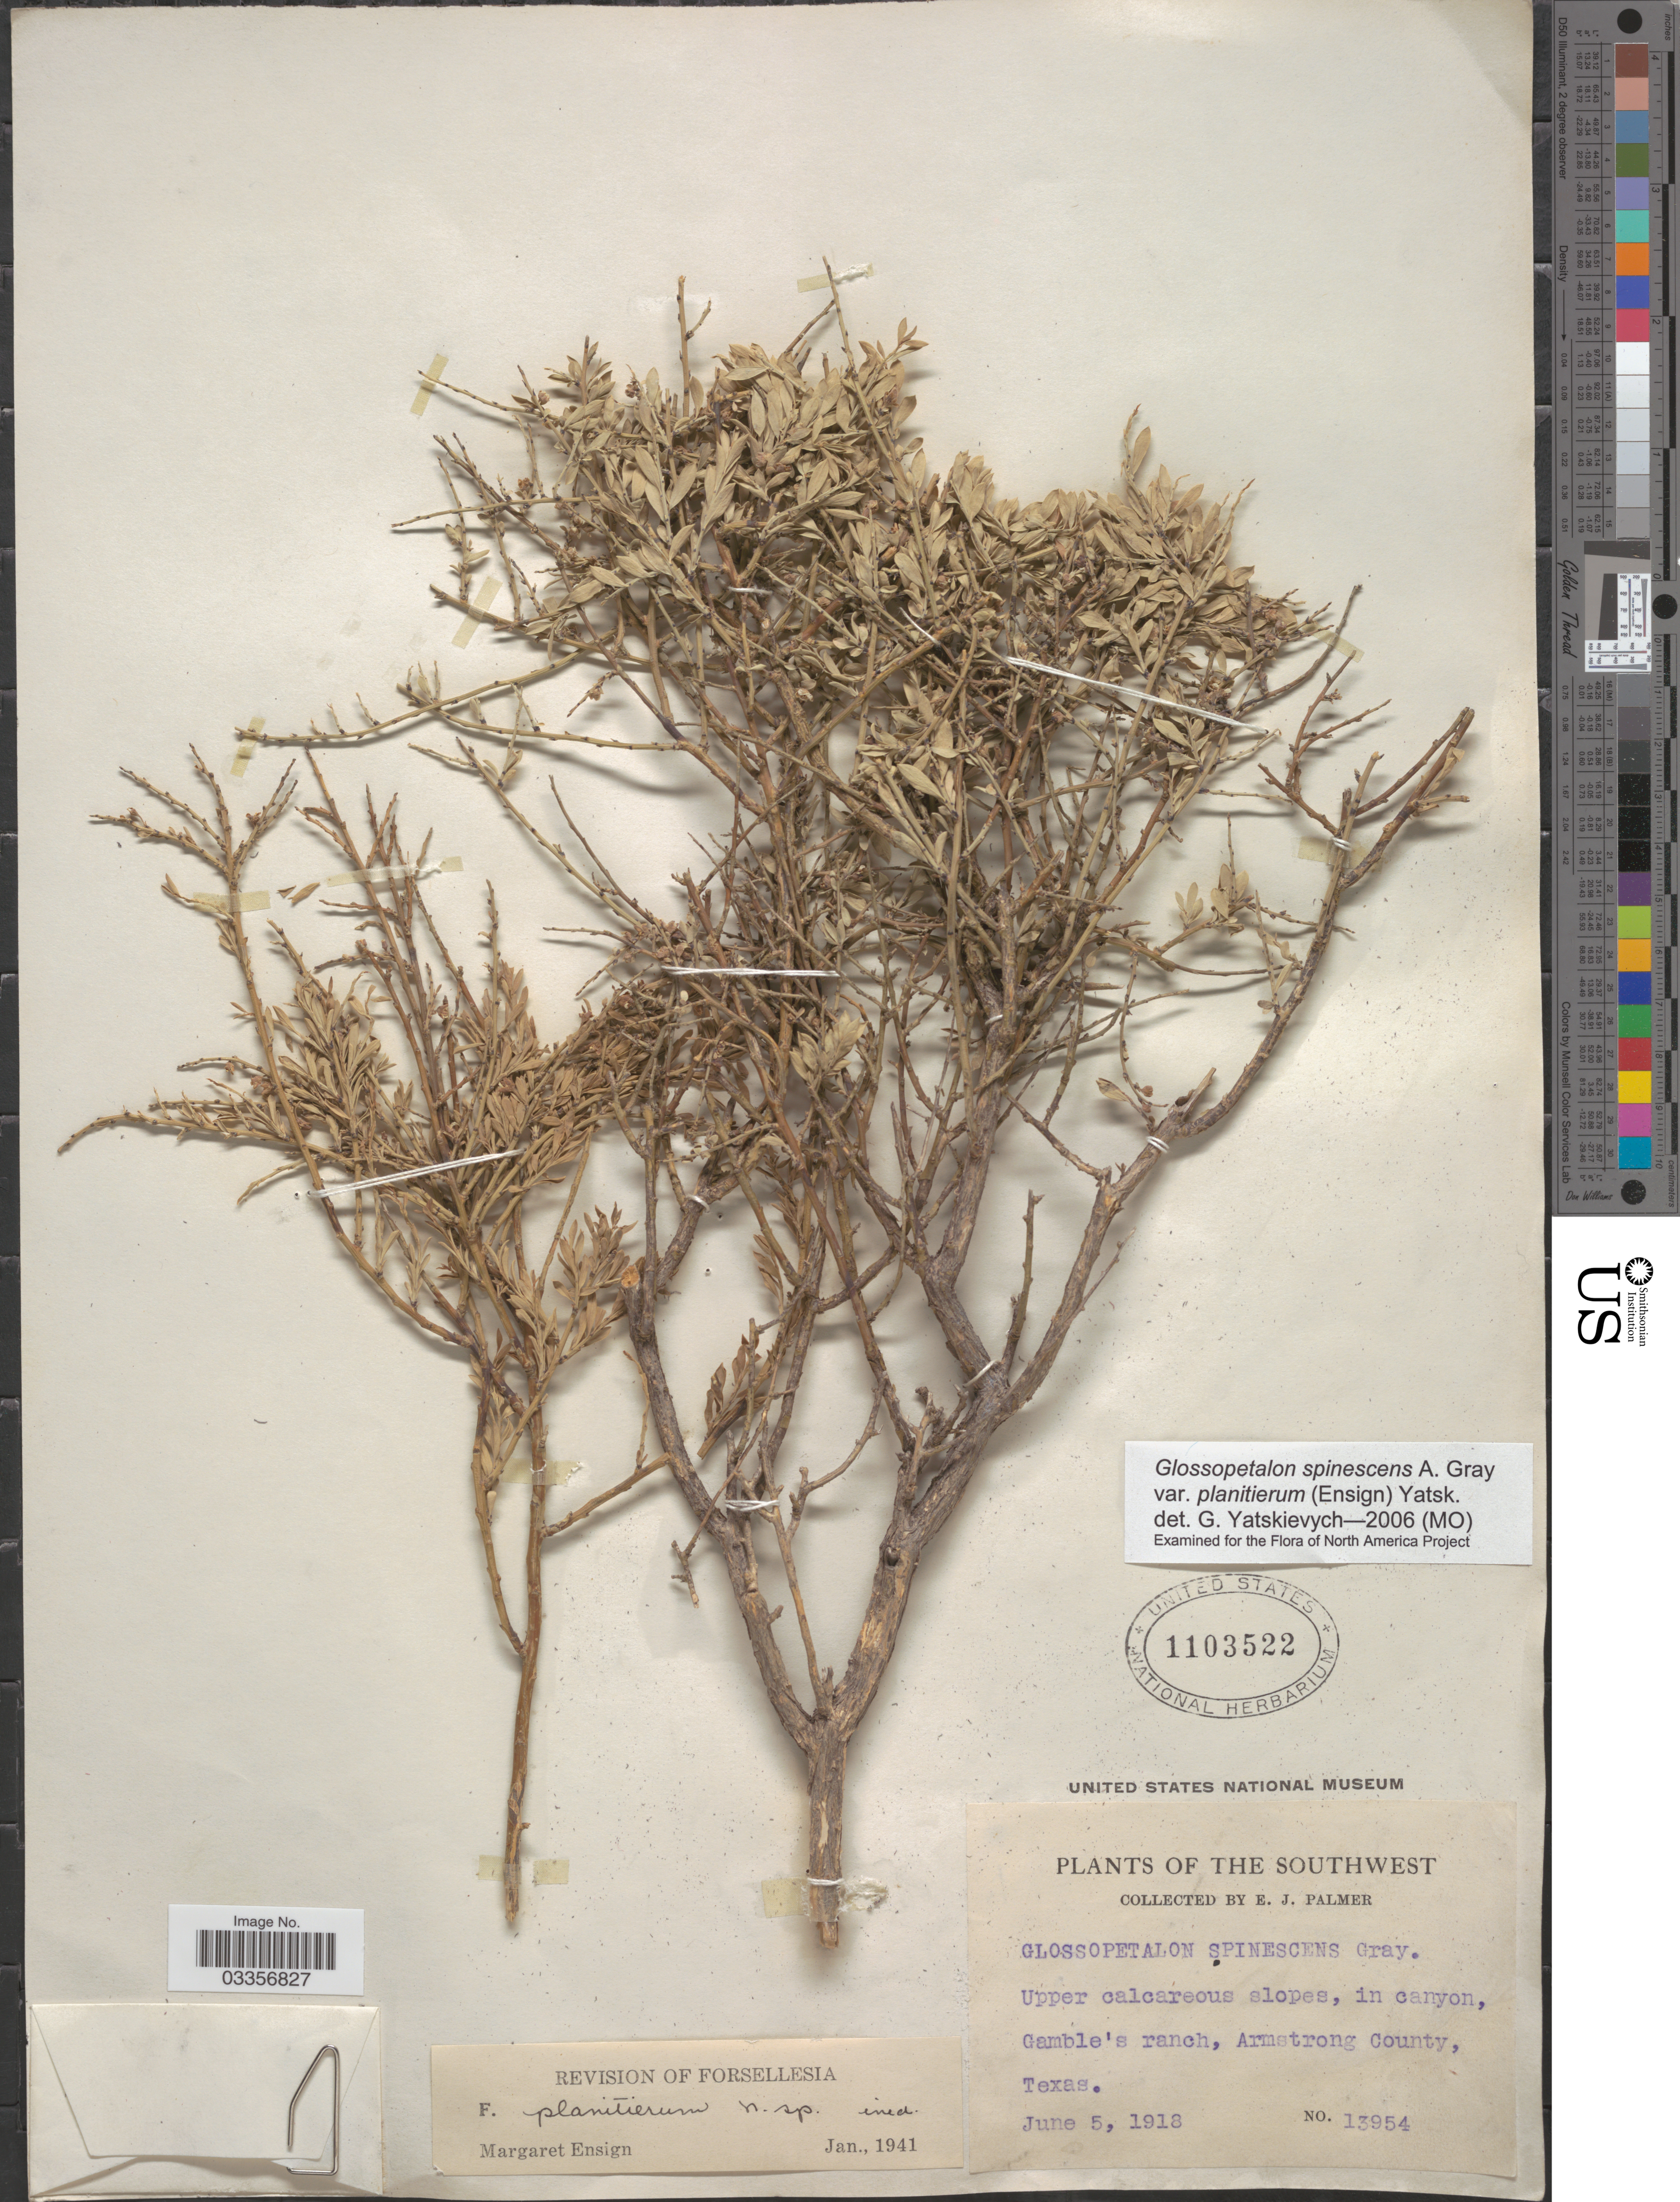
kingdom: Plantae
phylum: Tracheophyta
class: Magnoliopsida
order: Crossosomatales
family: Crossosomataceae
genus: Glossopetalon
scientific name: Glossopetalon spinescens var. planitierum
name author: (Ensign) Yatsk.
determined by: Yatskievych, G.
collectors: E. J. Palmer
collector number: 13954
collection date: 1918-06-05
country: United States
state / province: Texas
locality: Gamble's ranch, Armstrong County.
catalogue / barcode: US 1103522